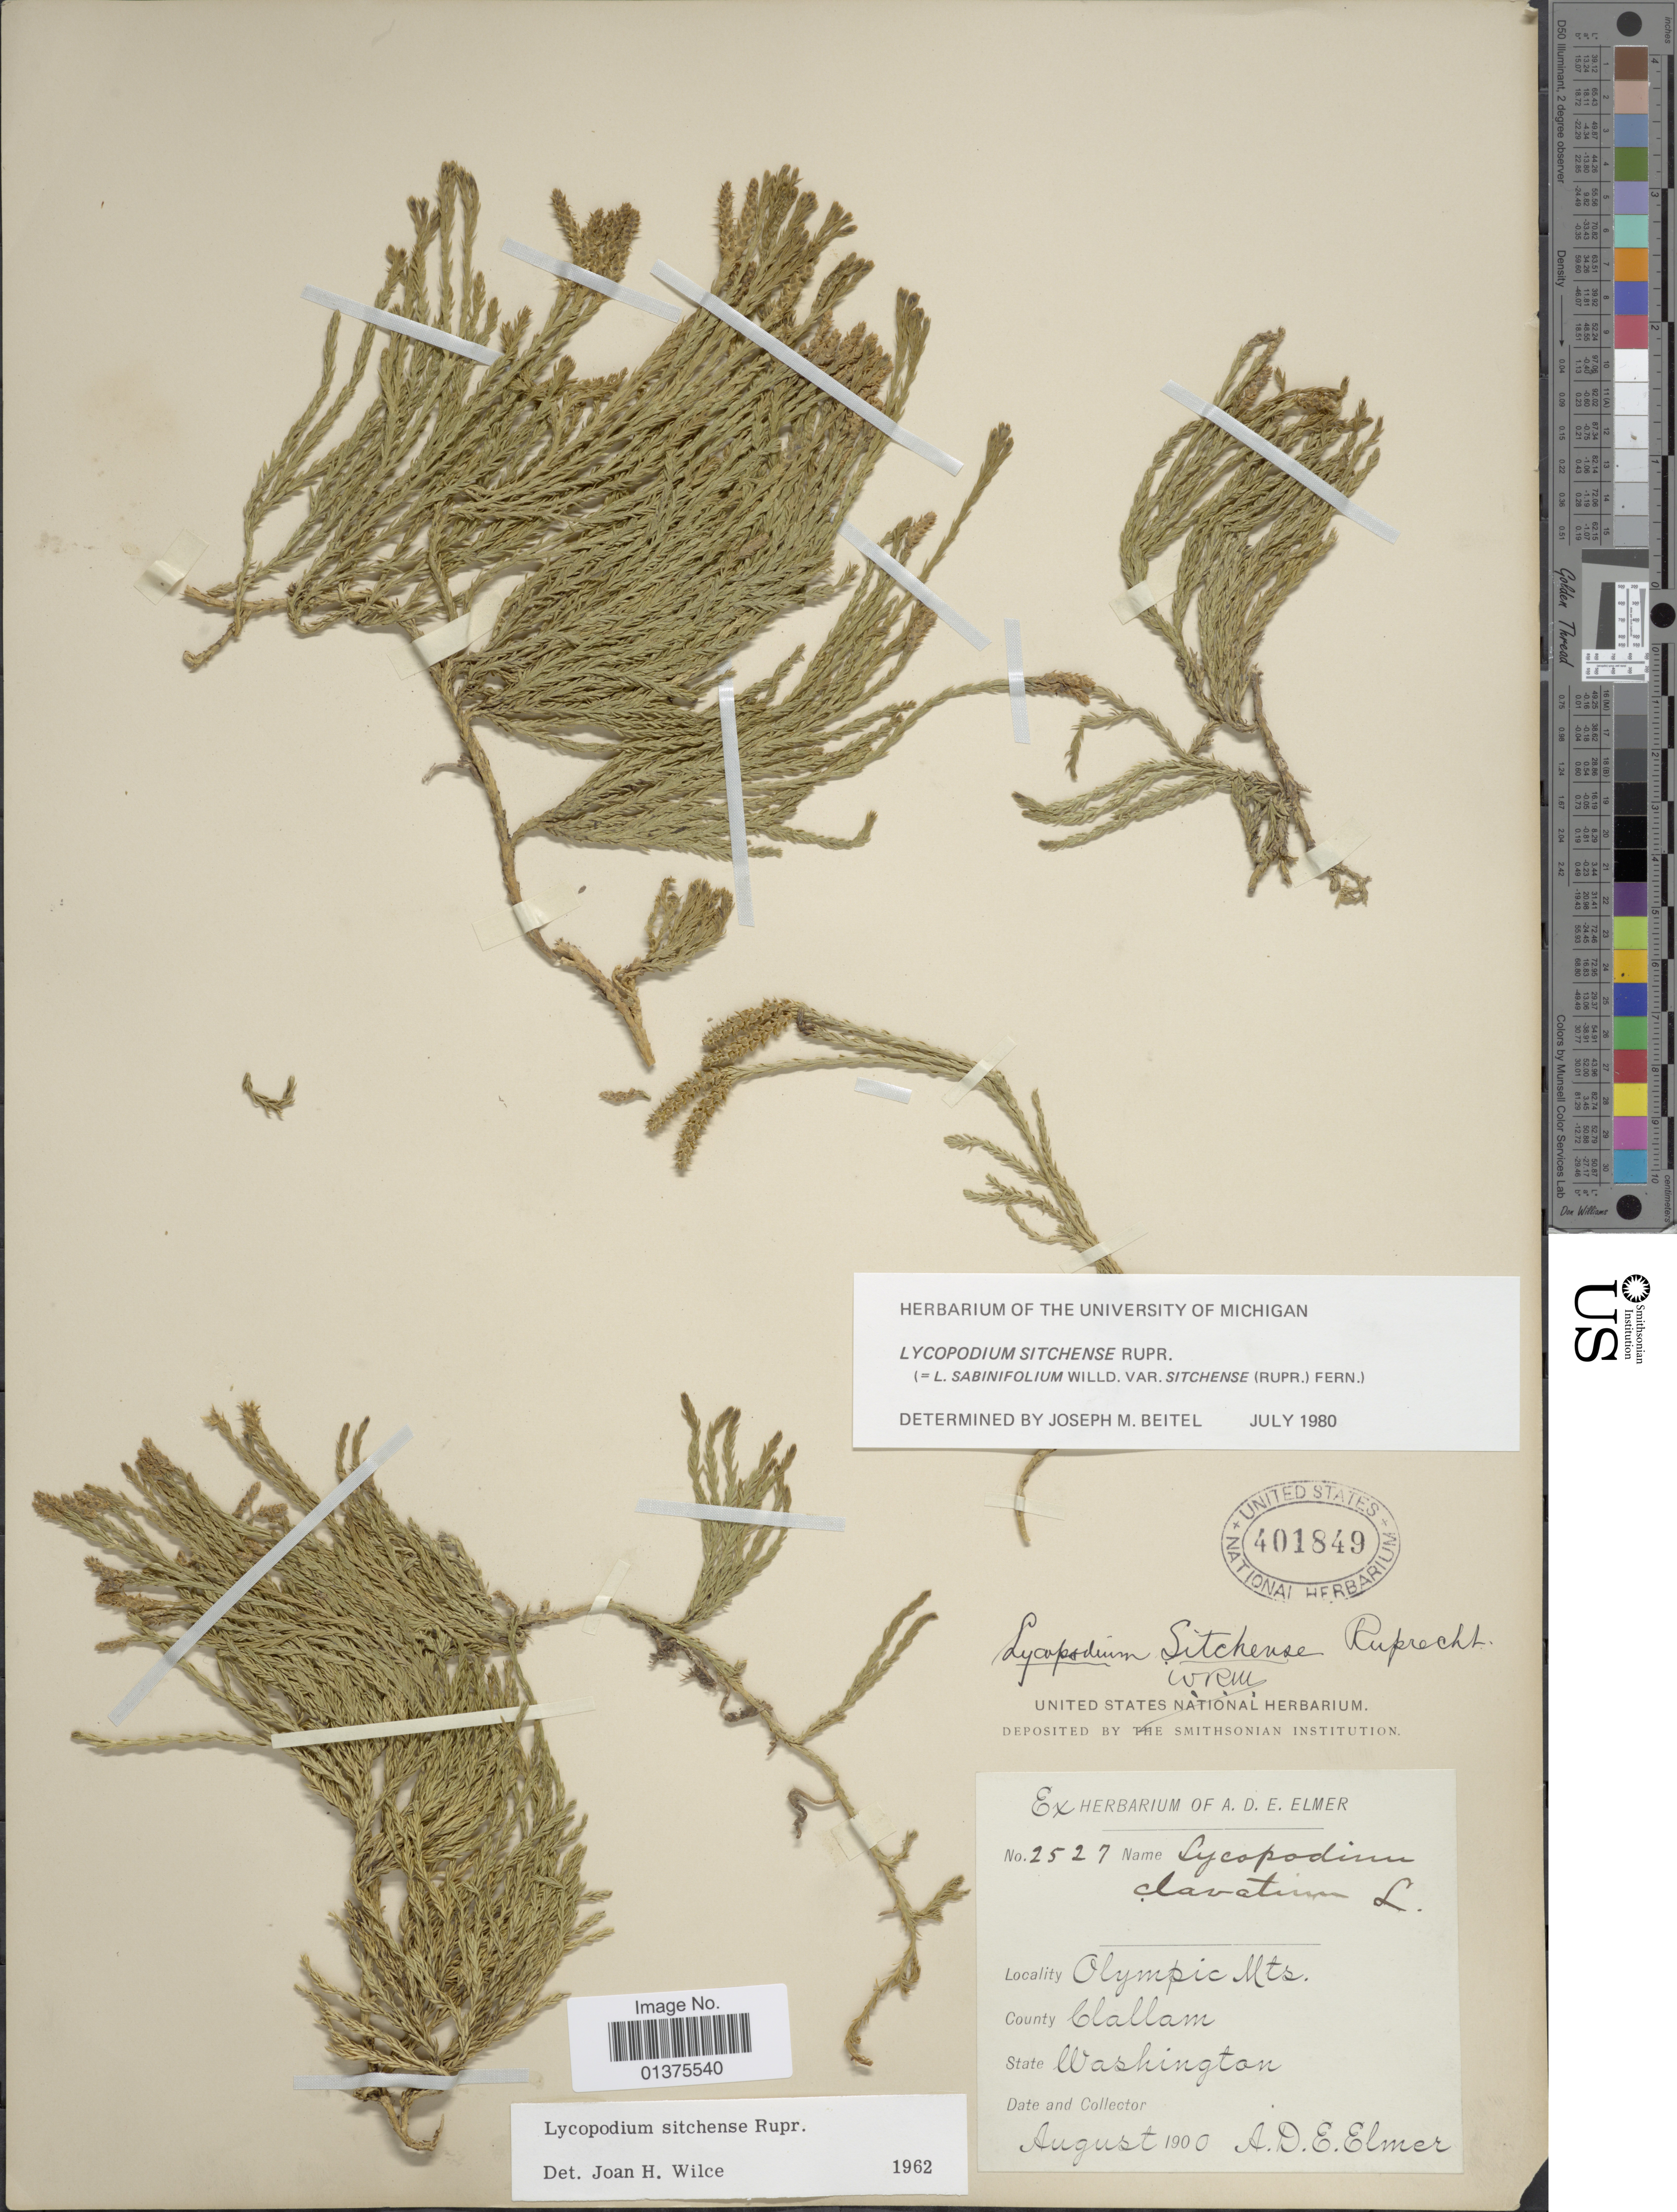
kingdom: Plantae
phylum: Tracheophyta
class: Lycopodiopsida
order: Lycopodiales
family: Lycopodiaceae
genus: Diphasiastrum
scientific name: Diphasiastrum sitchense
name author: (Rupr.) Holub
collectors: A. D. E. Elmer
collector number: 2527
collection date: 1900-08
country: United States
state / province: Washington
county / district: Clallam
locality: Olympic Mts., County Clallam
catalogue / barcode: US 401849